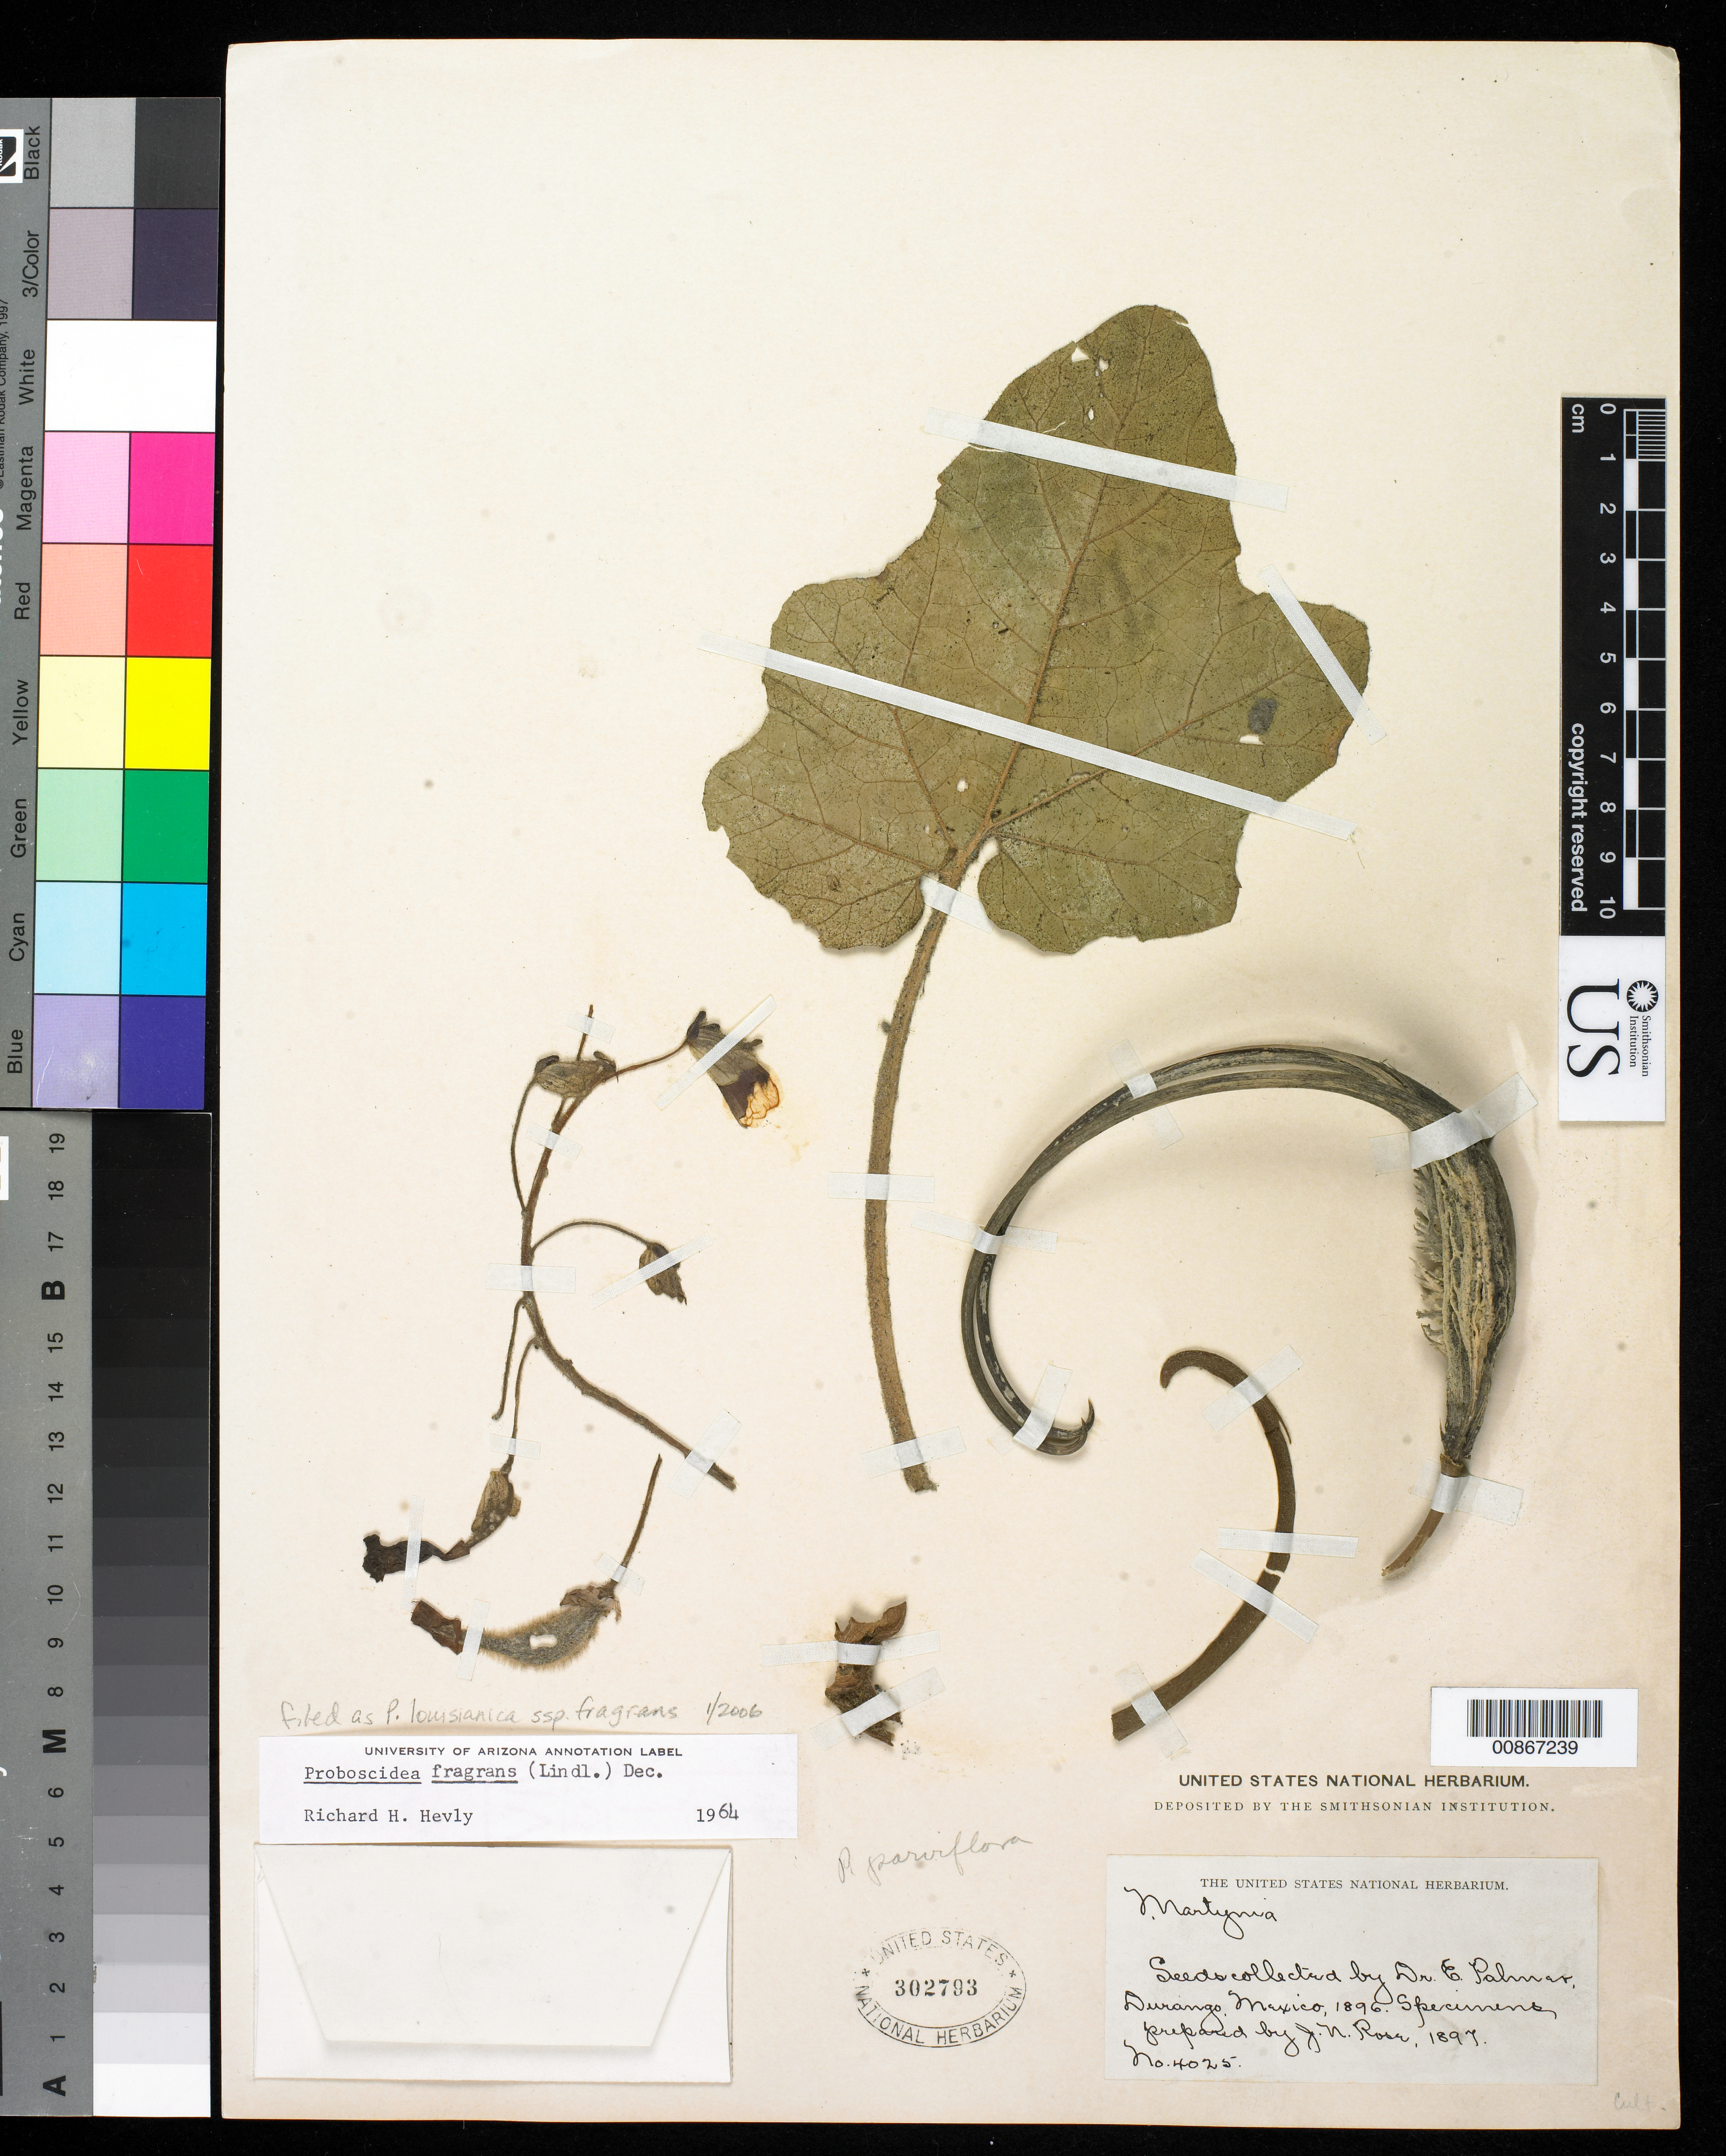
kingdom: Plantae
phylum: Tracheophyta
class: Magnoliopsida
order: Lamiales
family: Martyniaceae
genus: Proboscidea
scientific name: Proboscidea louisianica subsp. fragrans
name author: (Mill.) Thell.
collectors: E. Palmer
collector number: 4025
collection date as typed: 1896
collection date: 1896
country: Mexico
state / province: Durango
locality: Durango.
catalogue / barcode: US 302793